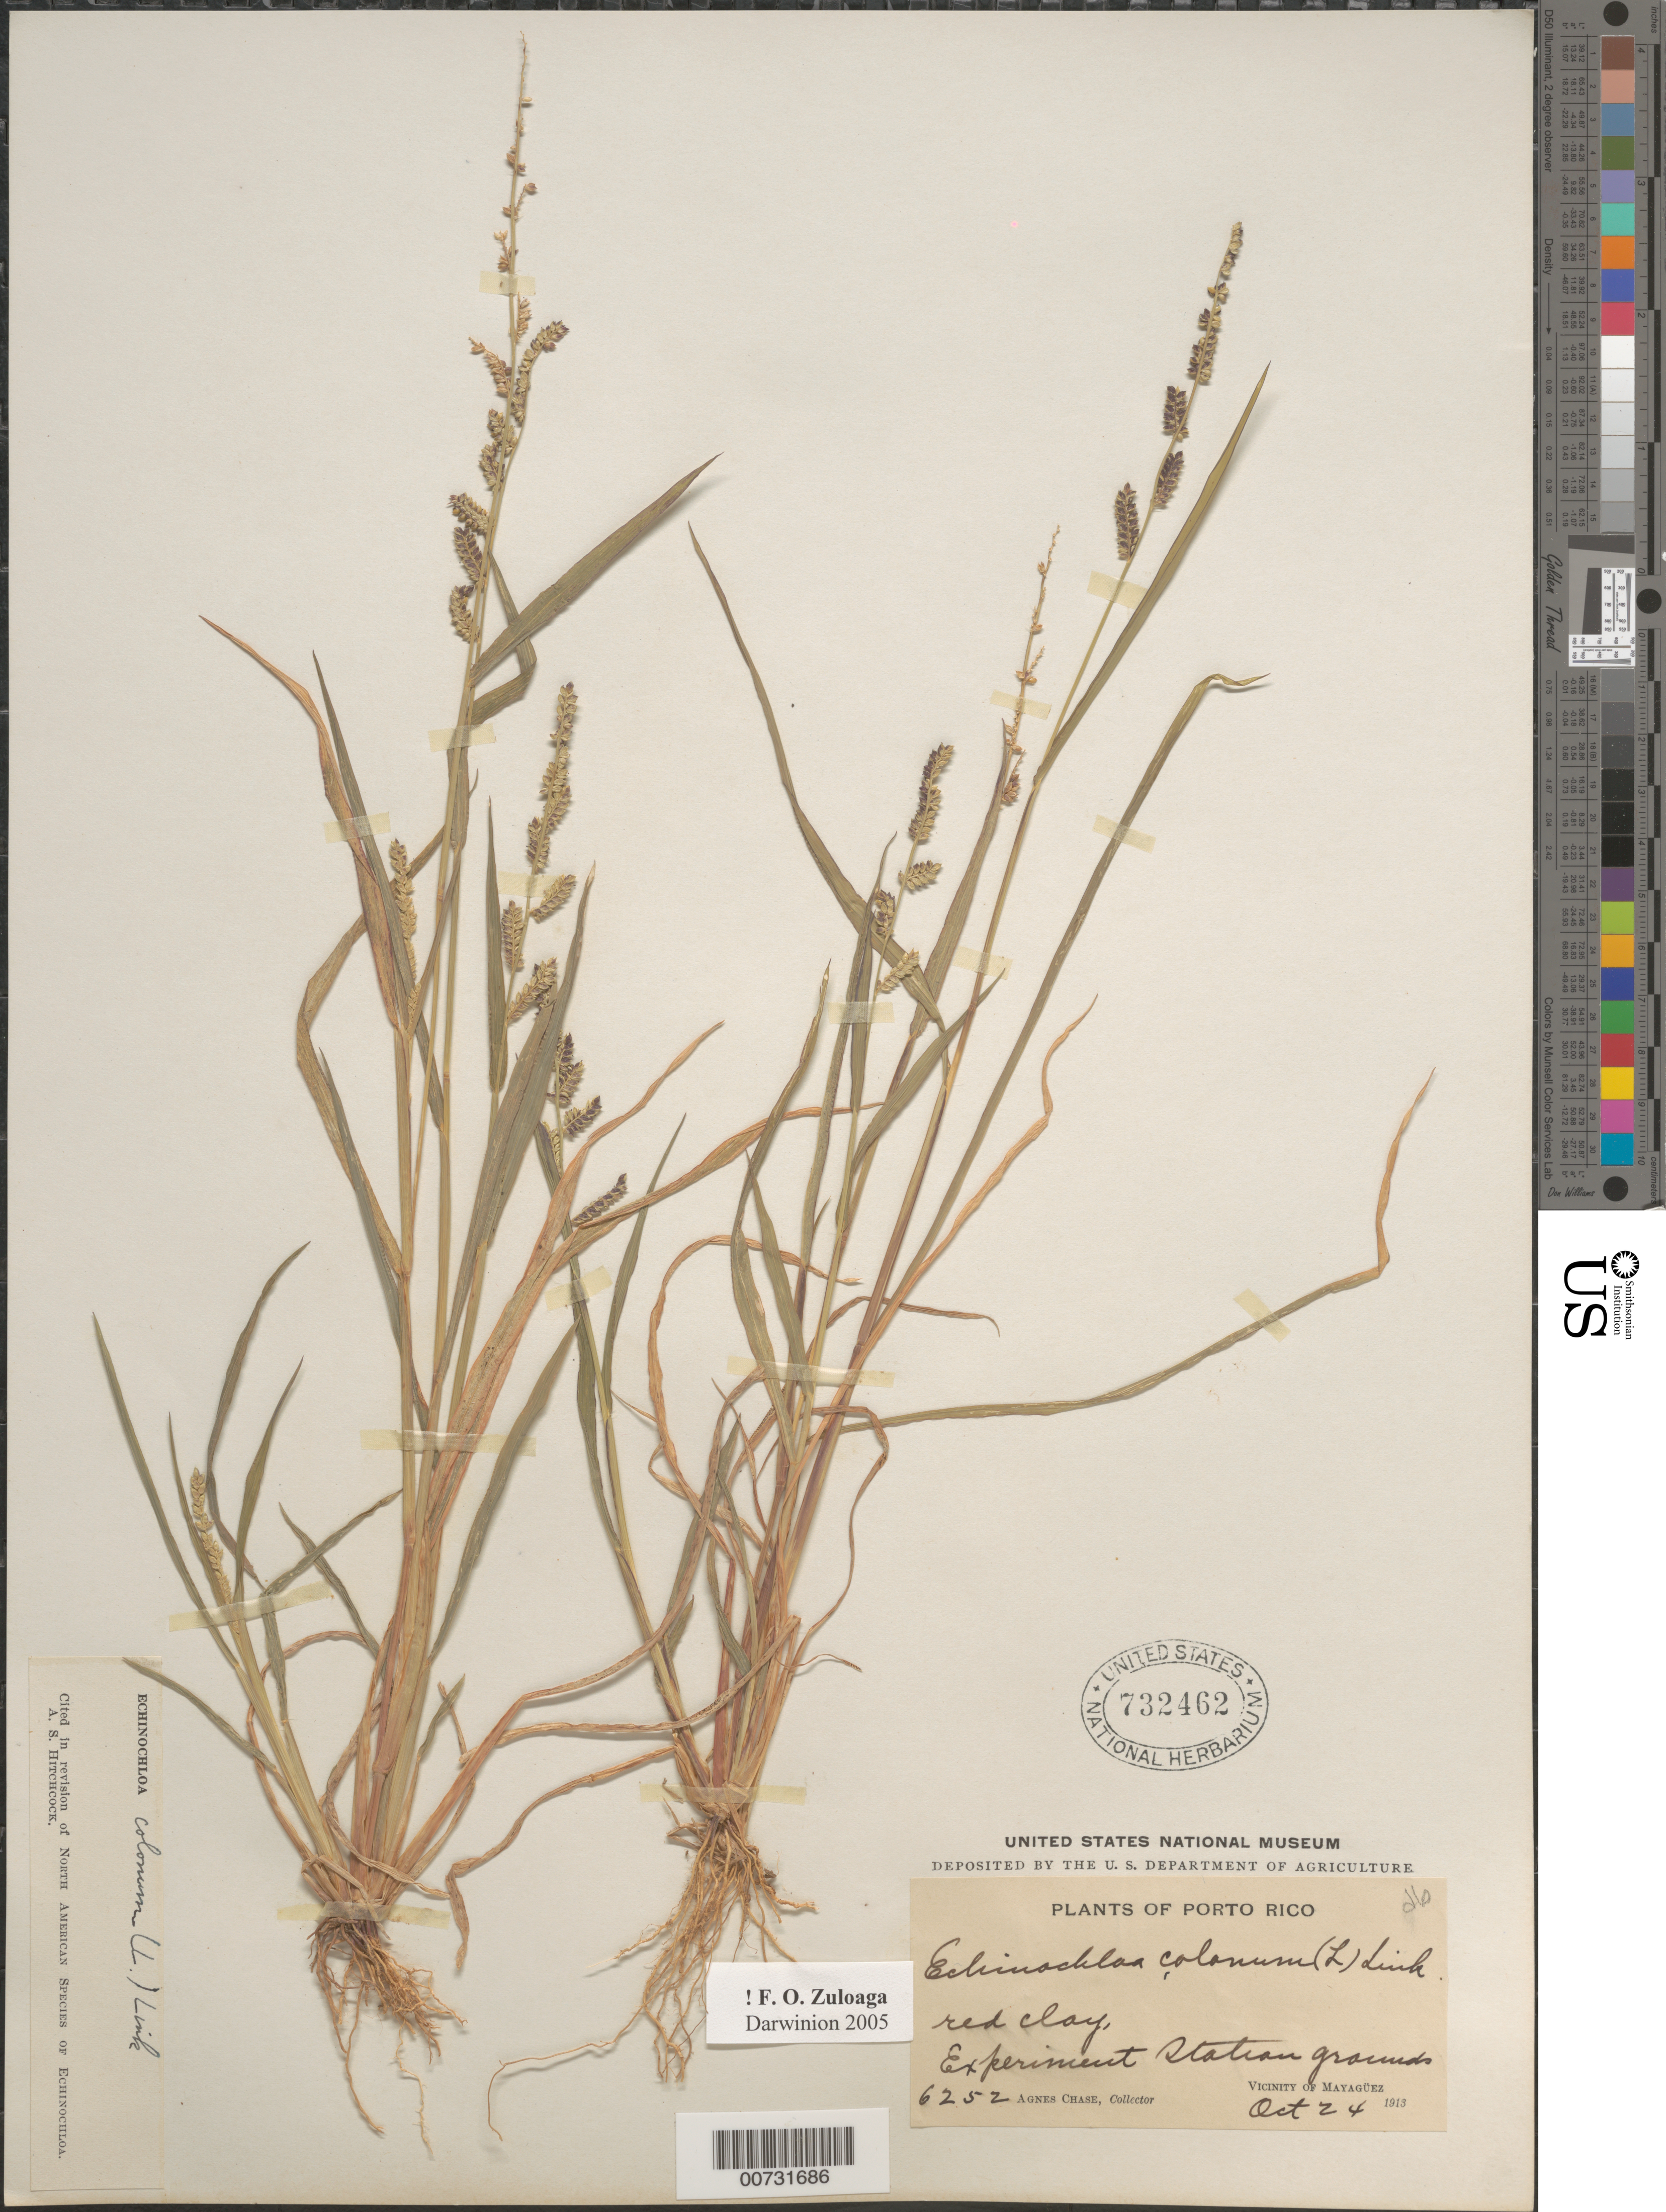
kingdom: Plantae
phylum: Tracheophyta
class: Liliopsida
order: Poales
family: Poaceae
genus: Echinochloa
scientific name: Echinochloa colona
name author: (L.) Link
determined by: Hitchcock, Albert S.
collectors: A. Chase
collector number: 6252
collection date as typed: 24 Oct 1913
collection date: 1913-10-24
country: Puerto Rico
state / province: Mayagüez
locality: Mayaguez, Exp. Station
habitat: Red clay, Exp. Station grounds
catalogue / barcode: US 732462